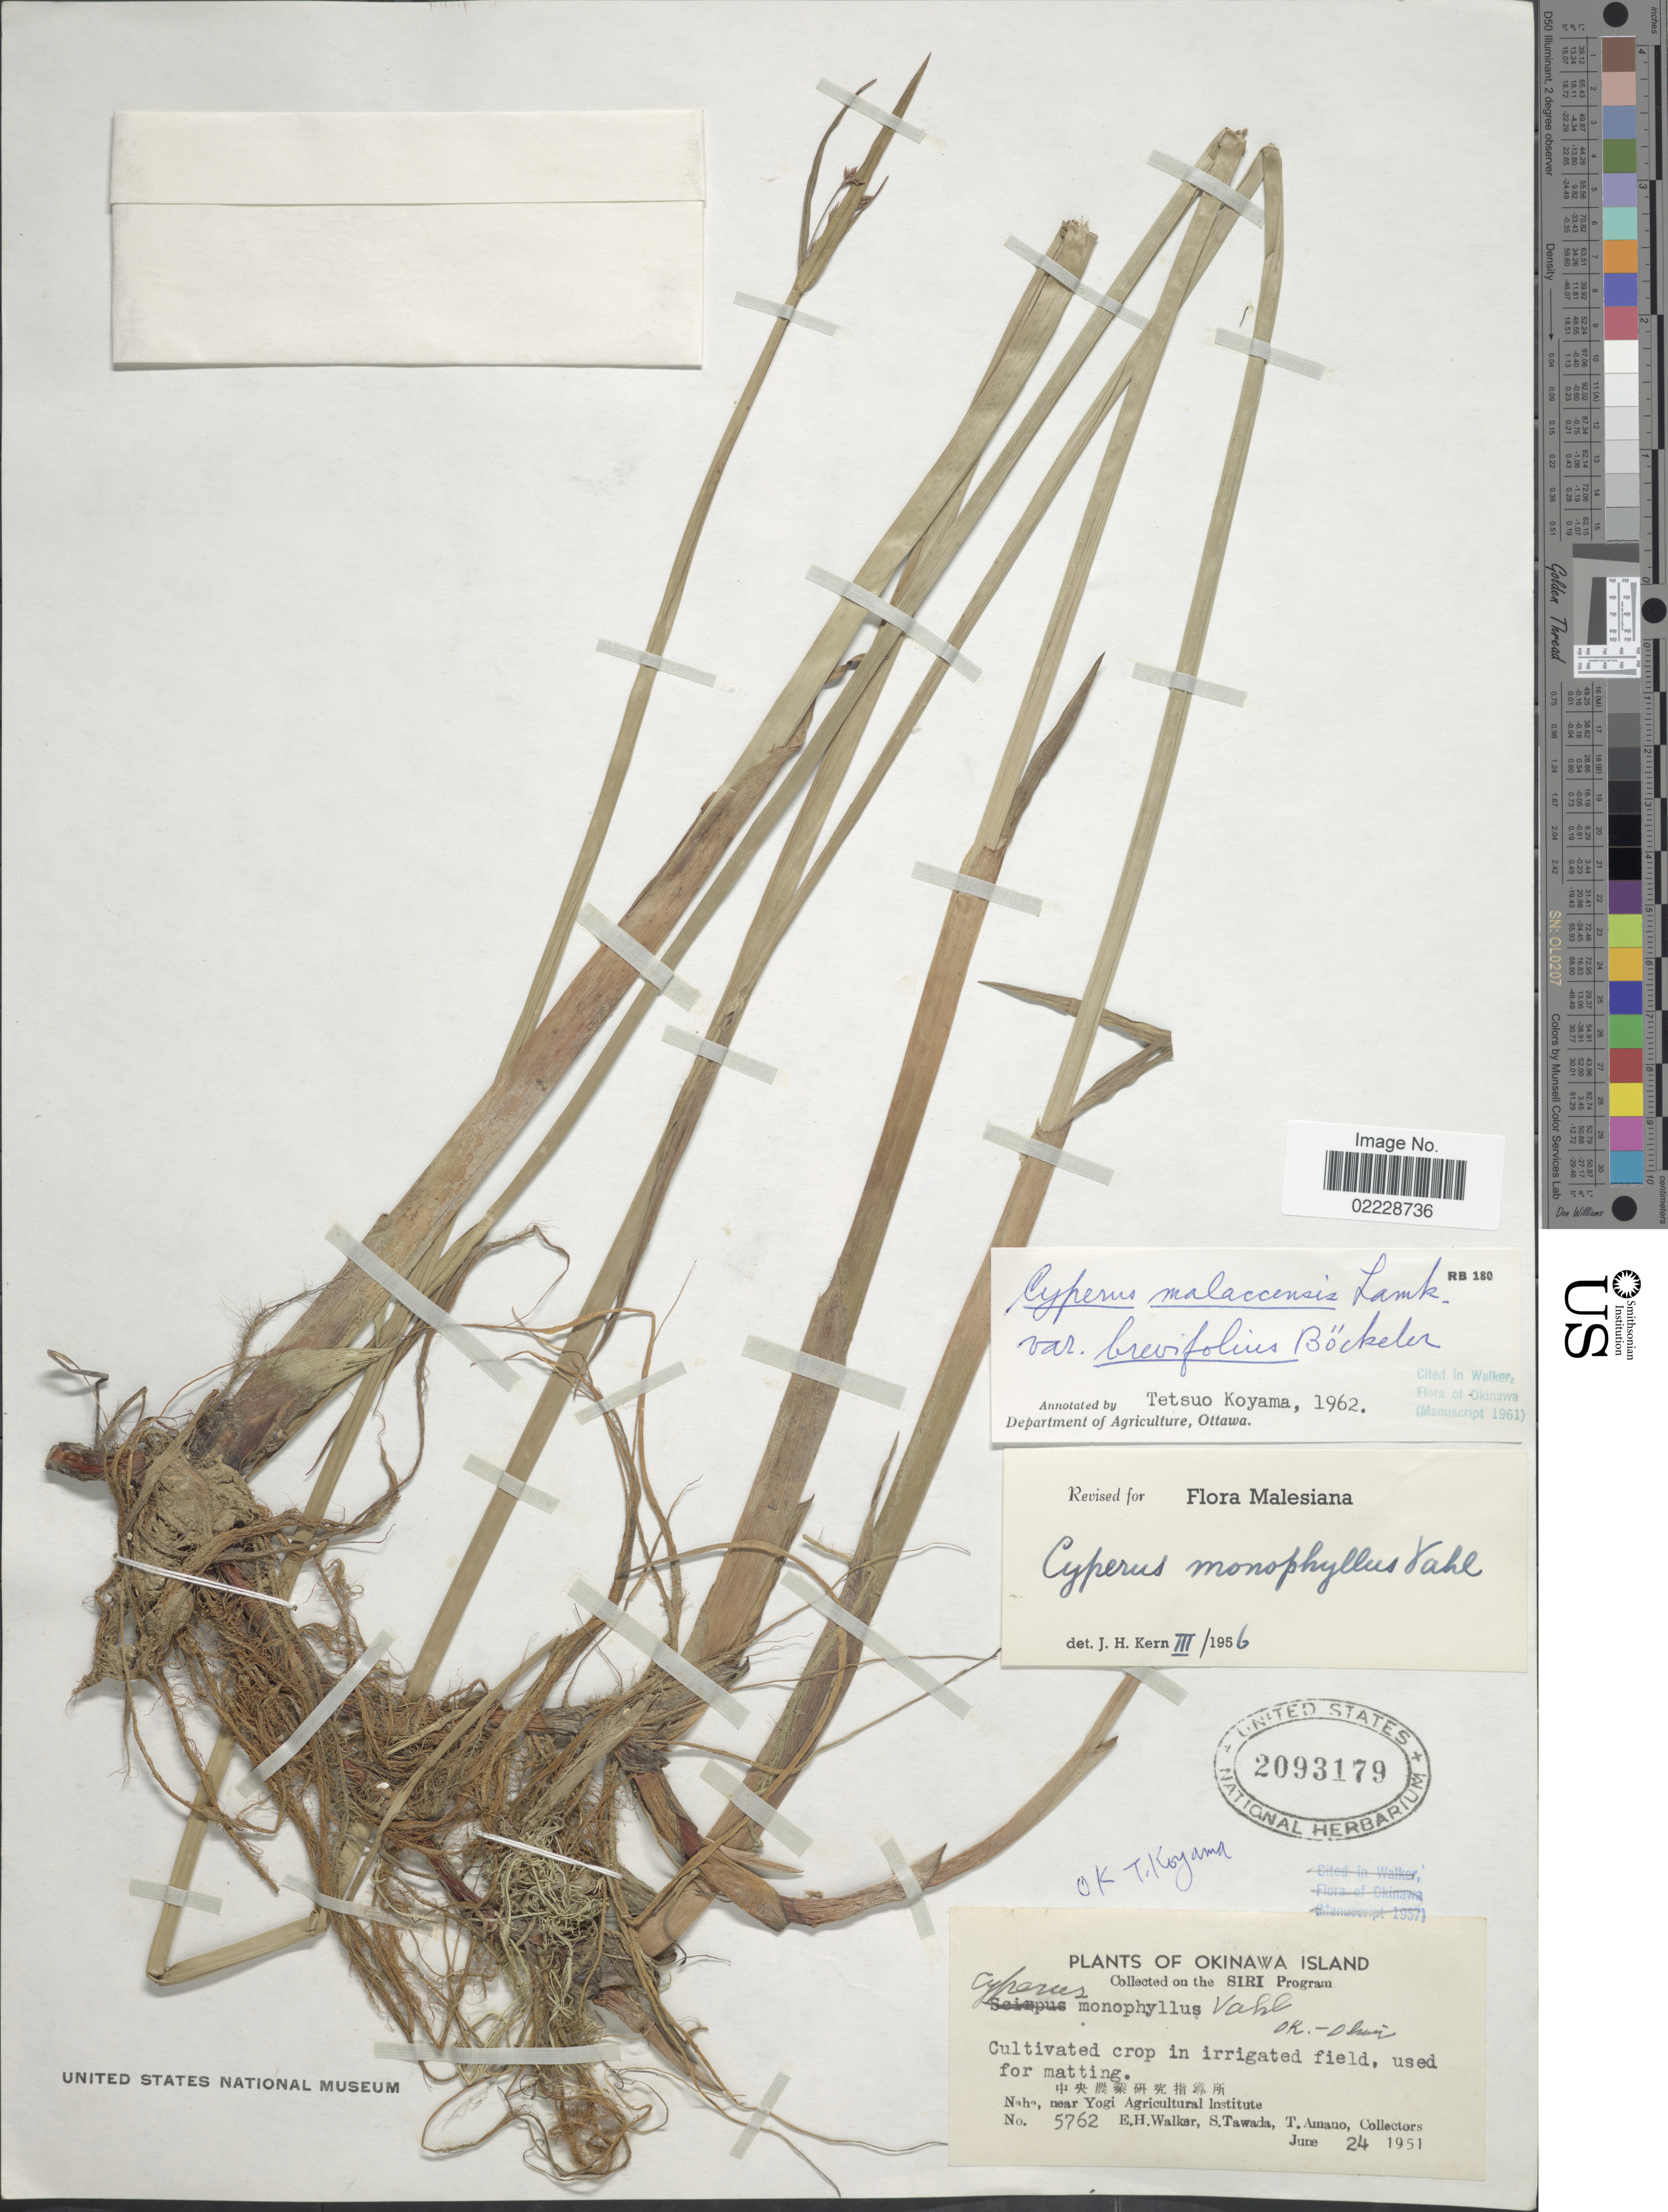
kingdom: Plantae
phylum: Tracheophyta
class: Liliopsida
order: Poales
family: Cyperaceae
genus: Cyperus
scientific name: Cyperus malaccensis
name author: Lam.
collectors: E. H. Walker, S. Tawada & T. Amano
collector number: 5762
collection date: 1951-06-24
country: Japan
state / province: Okinawa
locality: Naha, near Yogi Agricultural Institute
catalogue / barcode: US 2093179